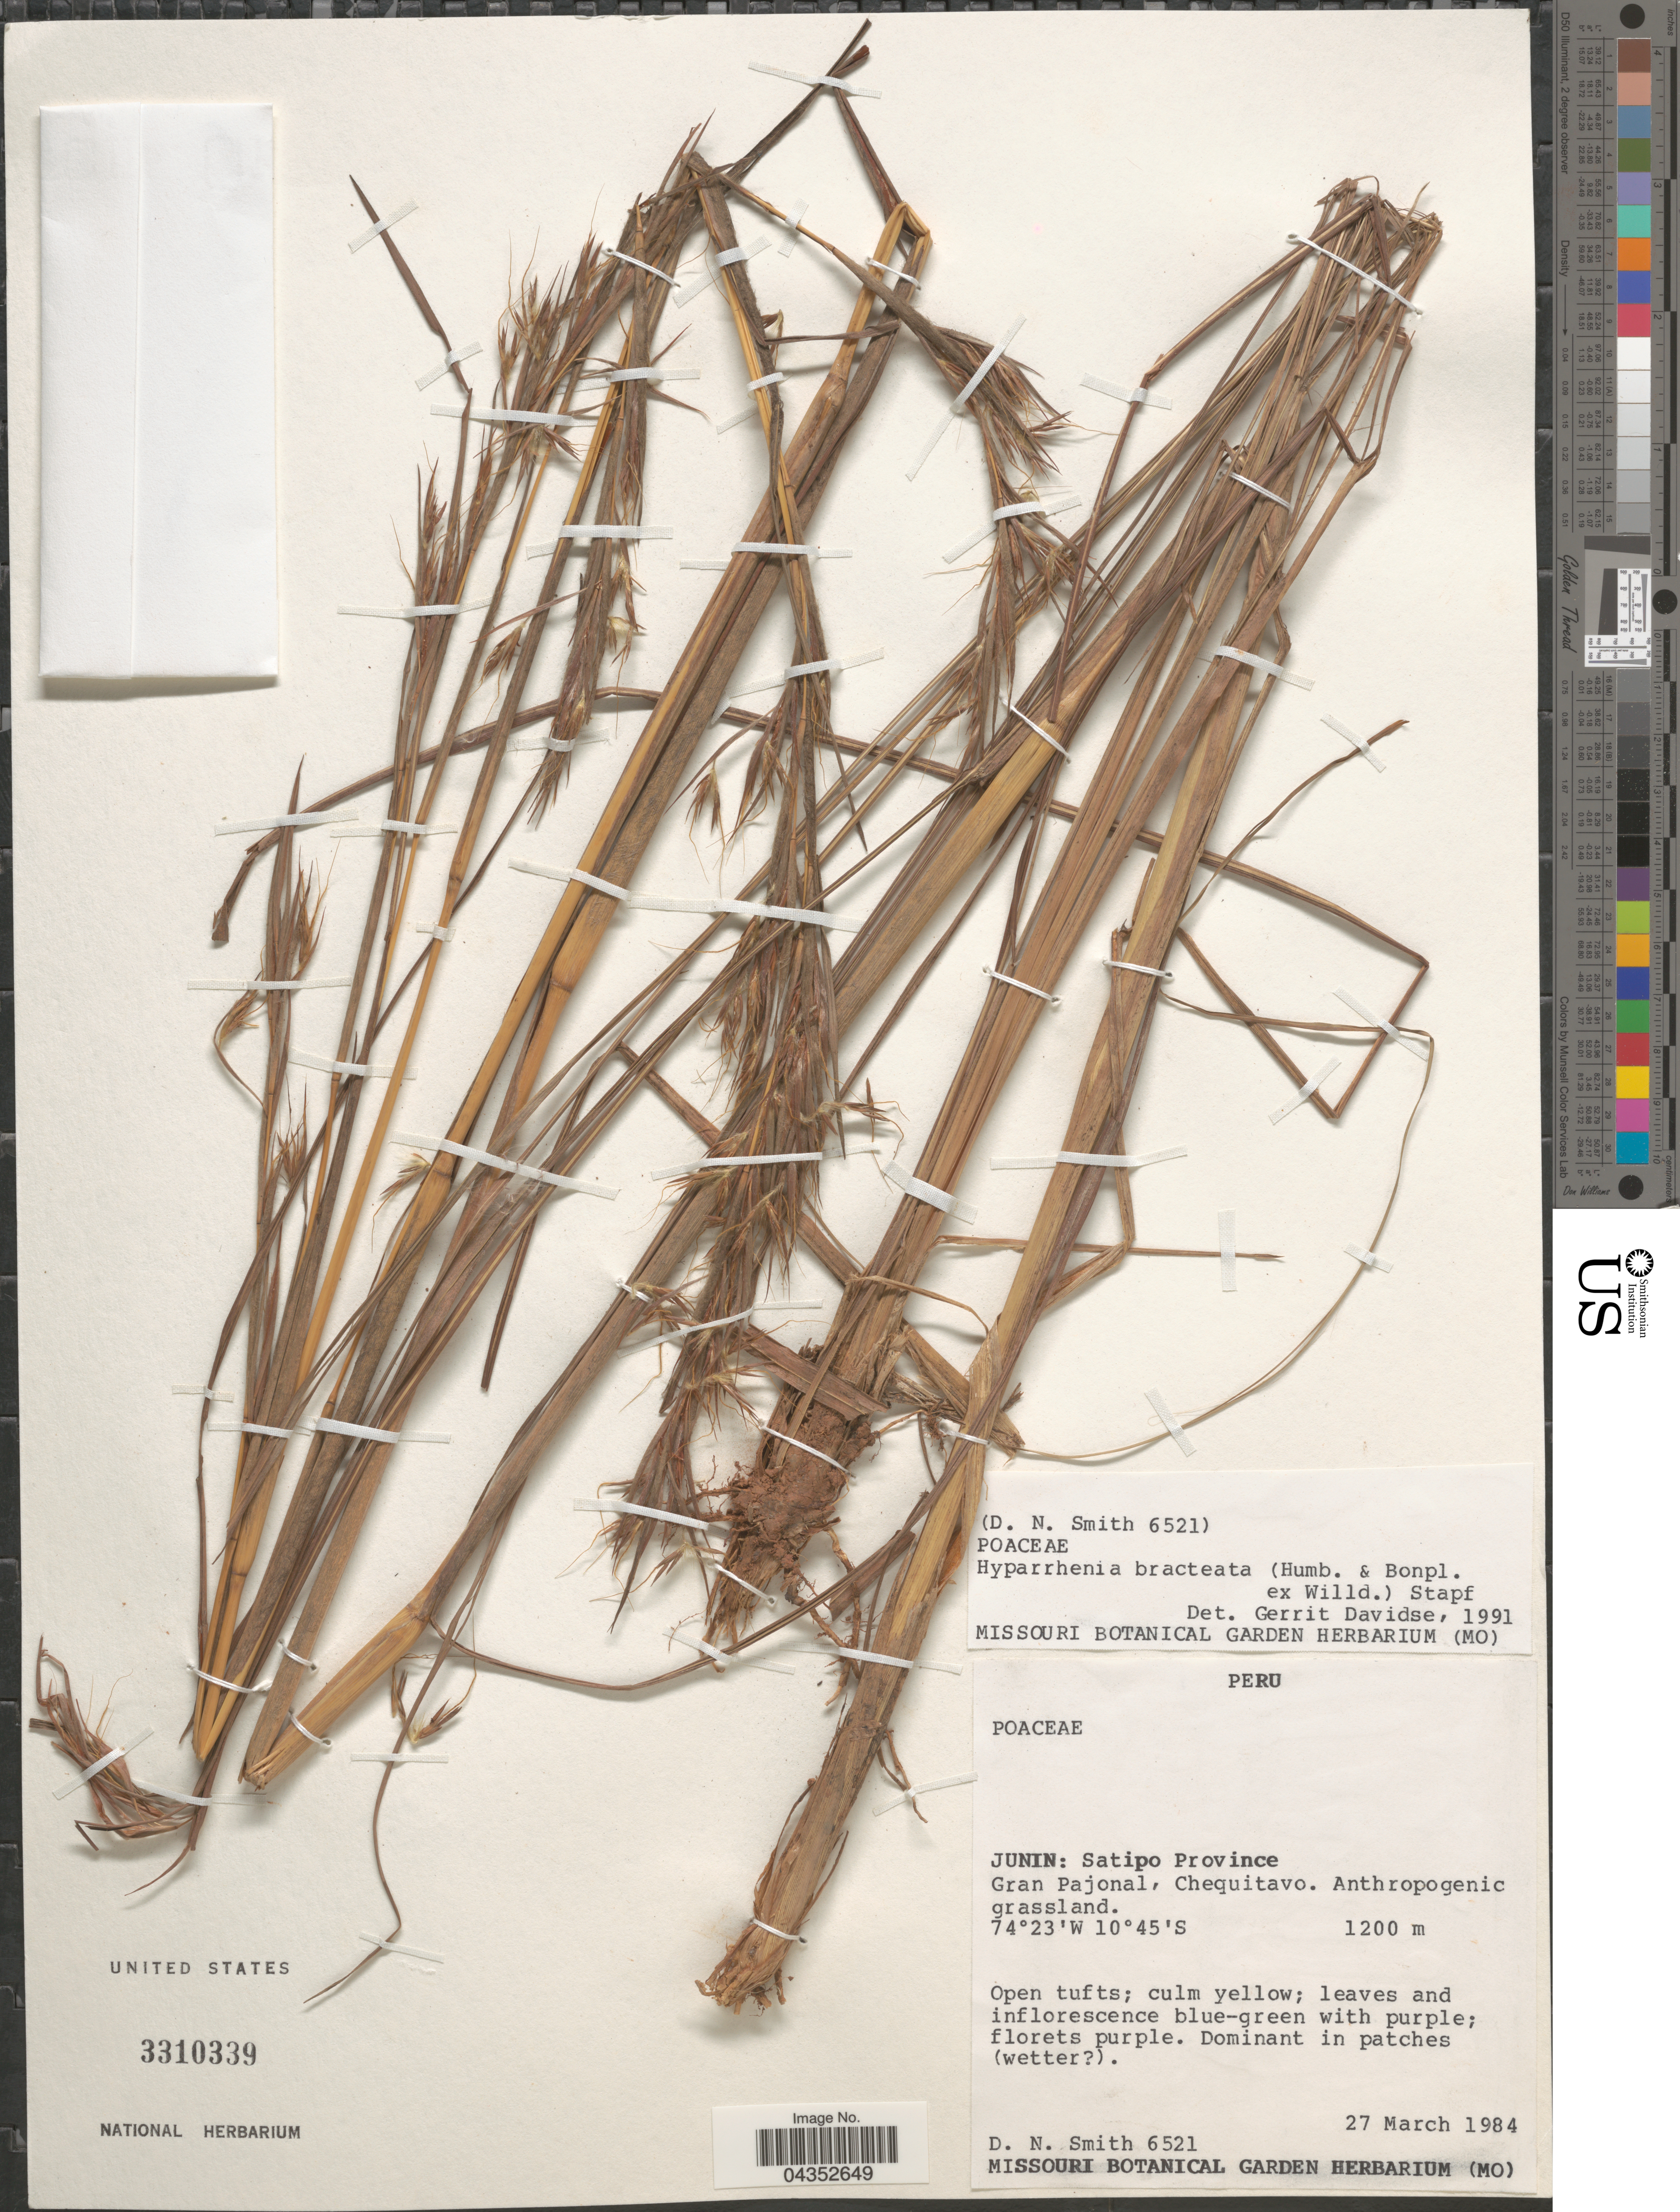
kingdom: Plantae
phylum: Tracheophyta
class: Liliopsida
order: Poales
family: Poaceae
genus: Hyparrhenia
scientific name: Hyparrhenia bracteata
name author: (Humb. & Bonpl.) Stapf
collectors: D. Smith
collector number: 6521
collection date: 1984-03-27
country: Peru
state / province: Junín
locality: Satipo Province. Gran Pajonal, Chequitavo. Anthropogenic grassland.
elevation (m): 1200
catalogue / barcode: US 3310339